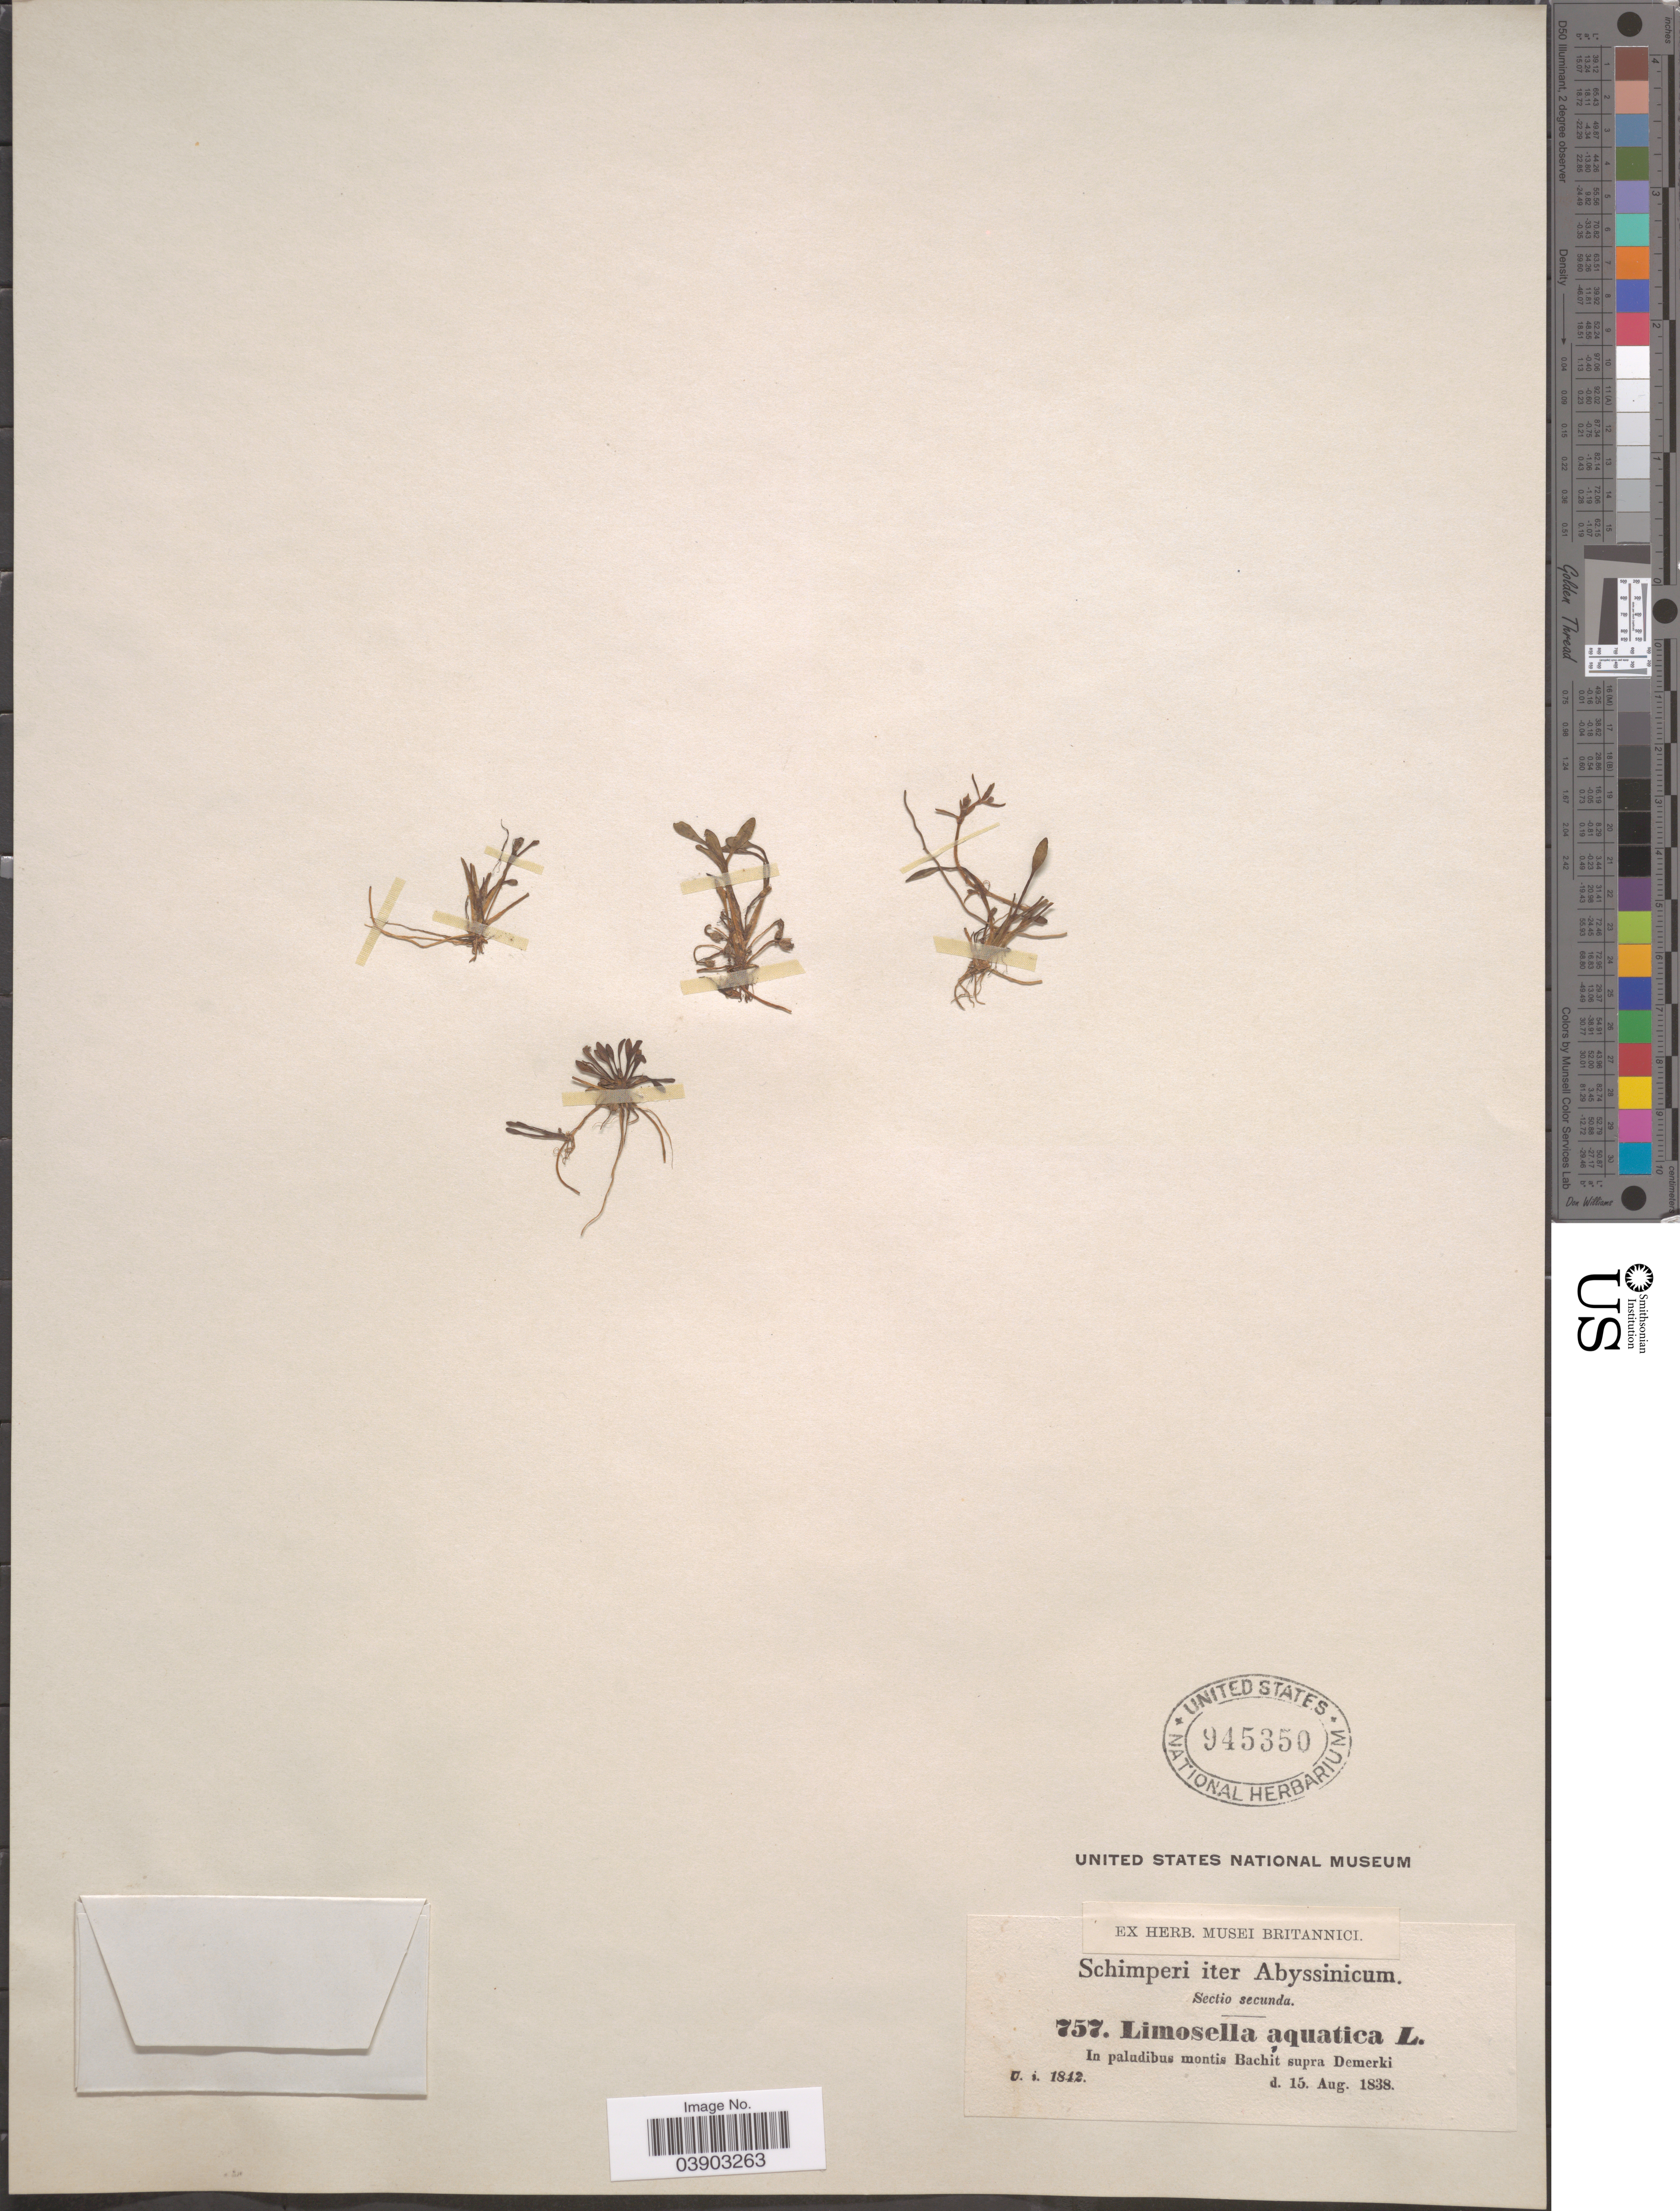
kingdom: Plantae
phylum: Tracheophyta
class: Magnoliopsida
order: Lamiales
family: Scrophulariaceae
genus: Limosella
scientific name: Limosella aquatica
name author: L.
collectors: -. Schimper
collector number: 757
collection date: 1838-08-15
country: Ethiopia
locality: Abyssinicum. In paludibus montis Bachit supra Demerki.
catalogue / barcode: US 945350